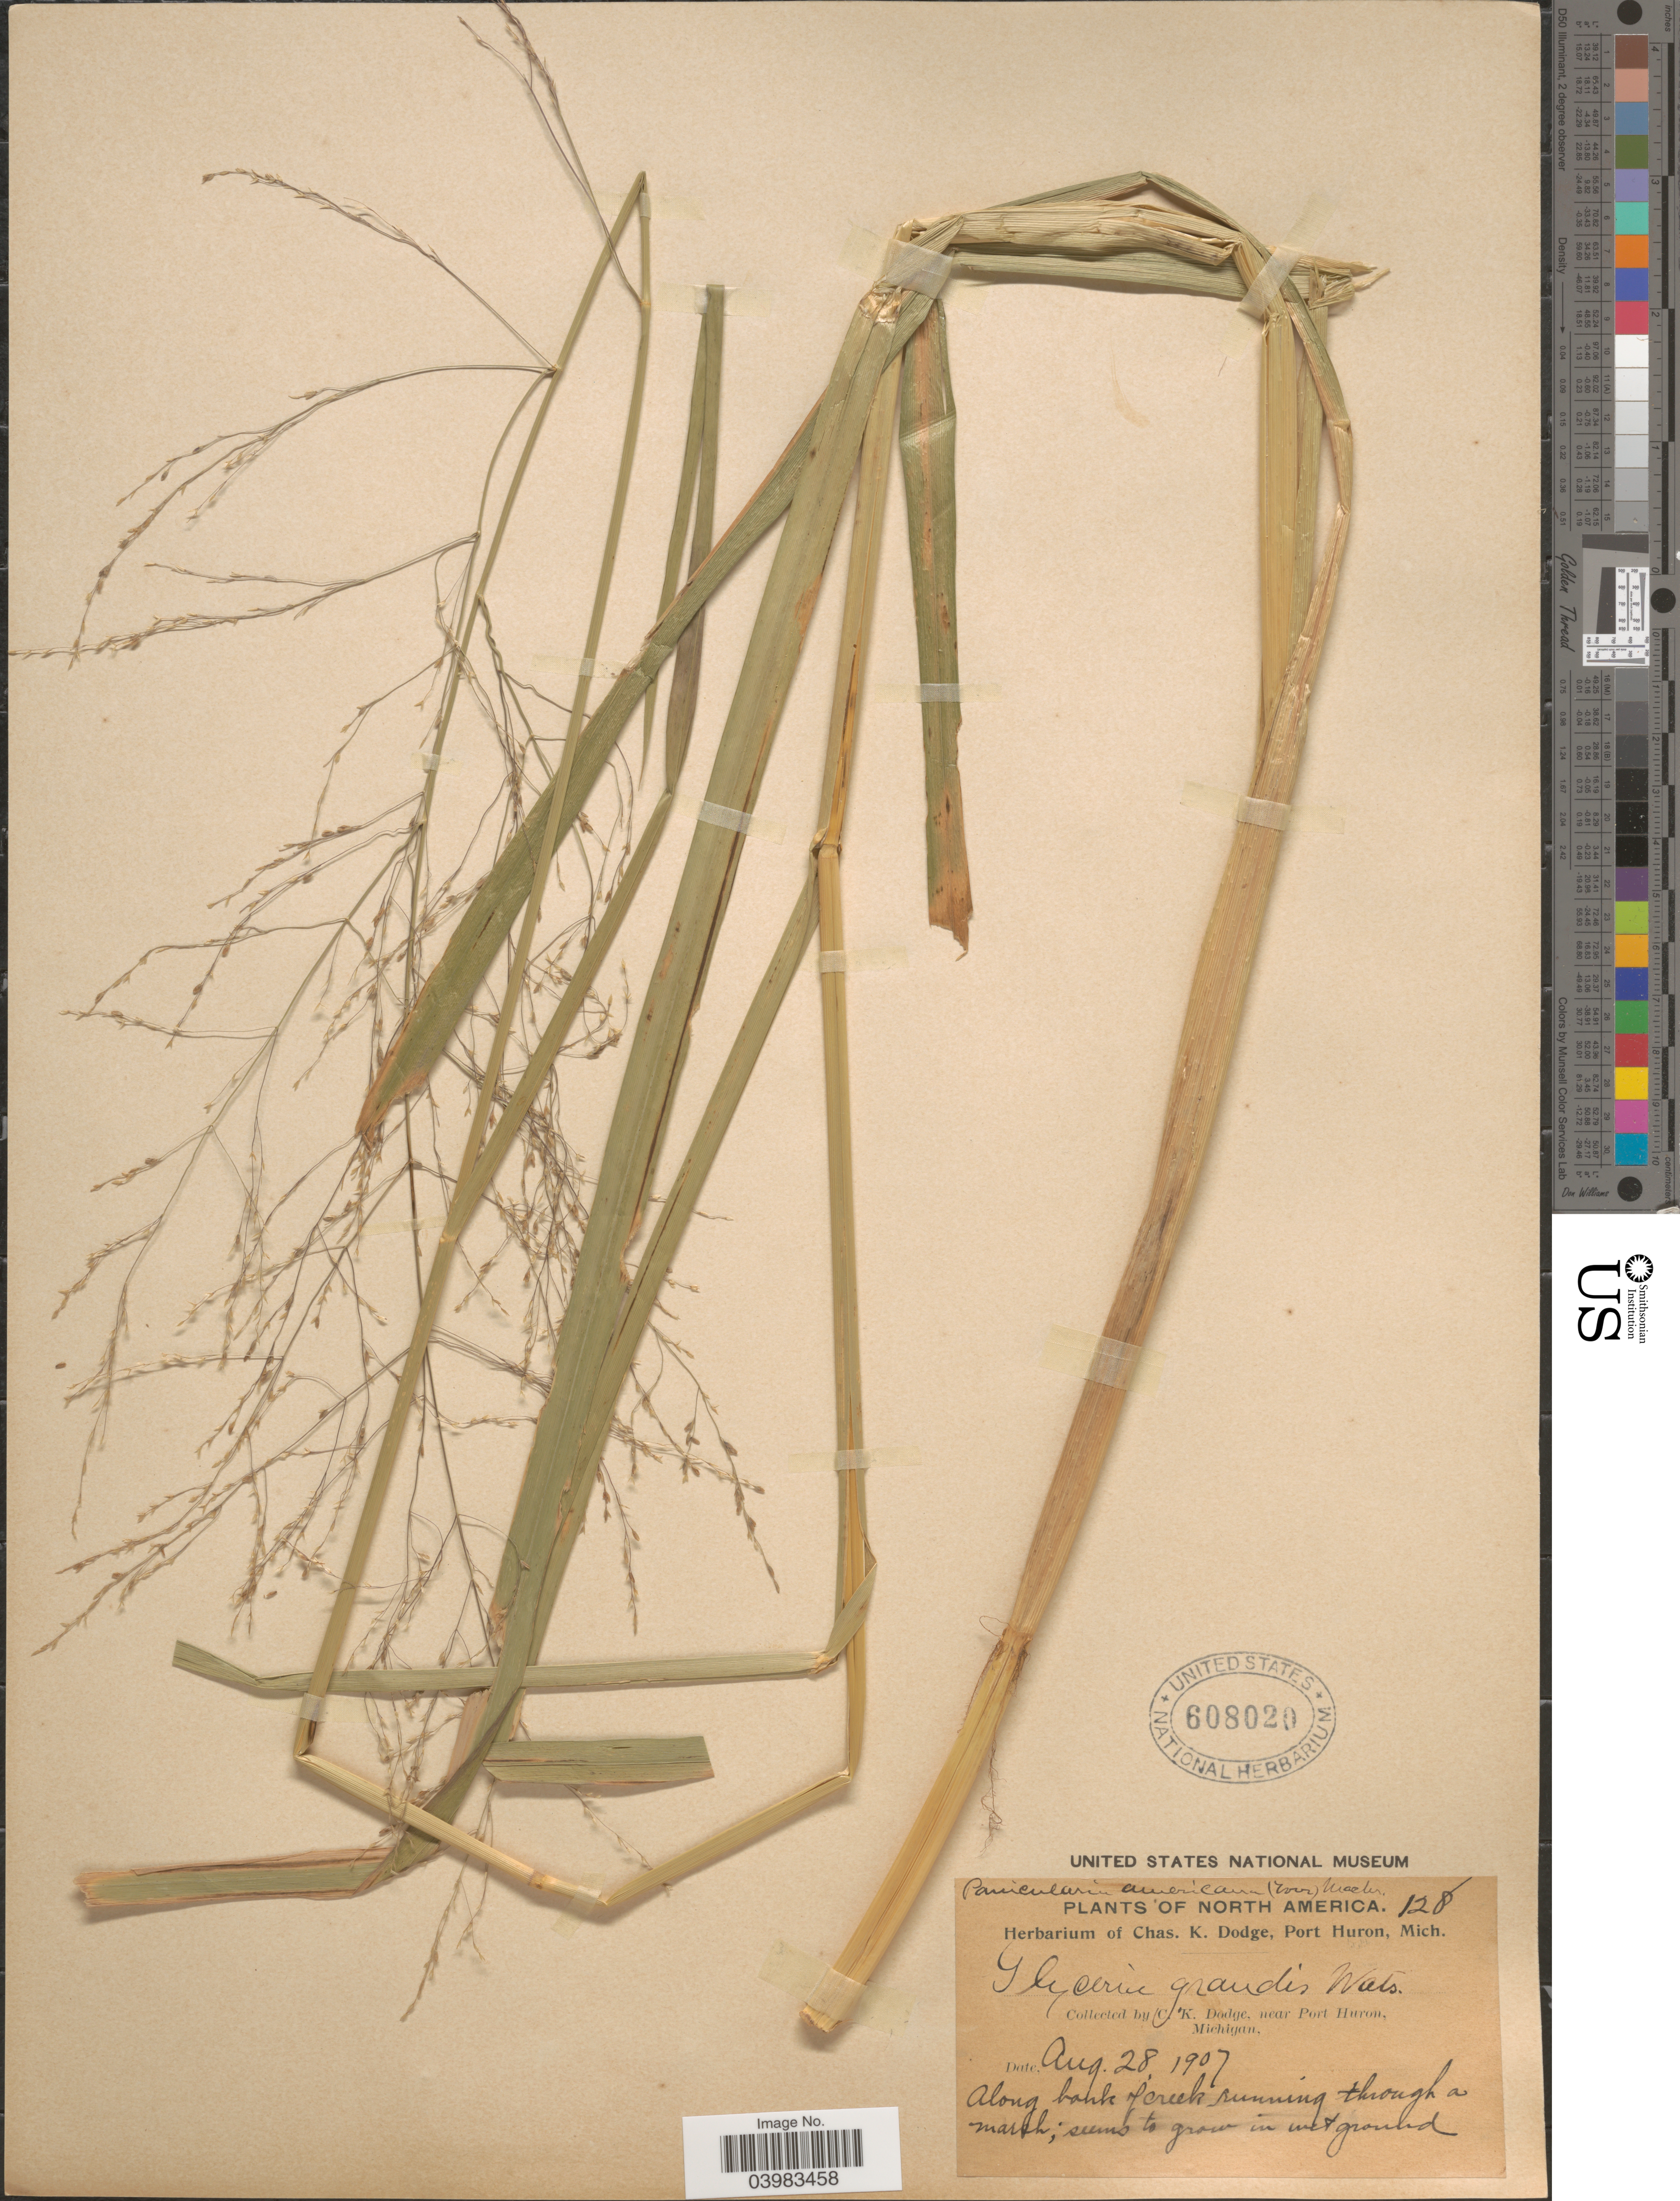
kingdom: Plantae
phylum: Tracheophyta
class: Liliopsida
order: Poales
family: Poaceae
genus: Glyceria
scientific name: Glyceria grandis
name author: S. Watson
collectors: C. Dodge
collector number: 128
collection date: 1907-08-28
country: United States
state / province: Michigan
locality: Near Port Huron.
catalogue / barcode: US 608020